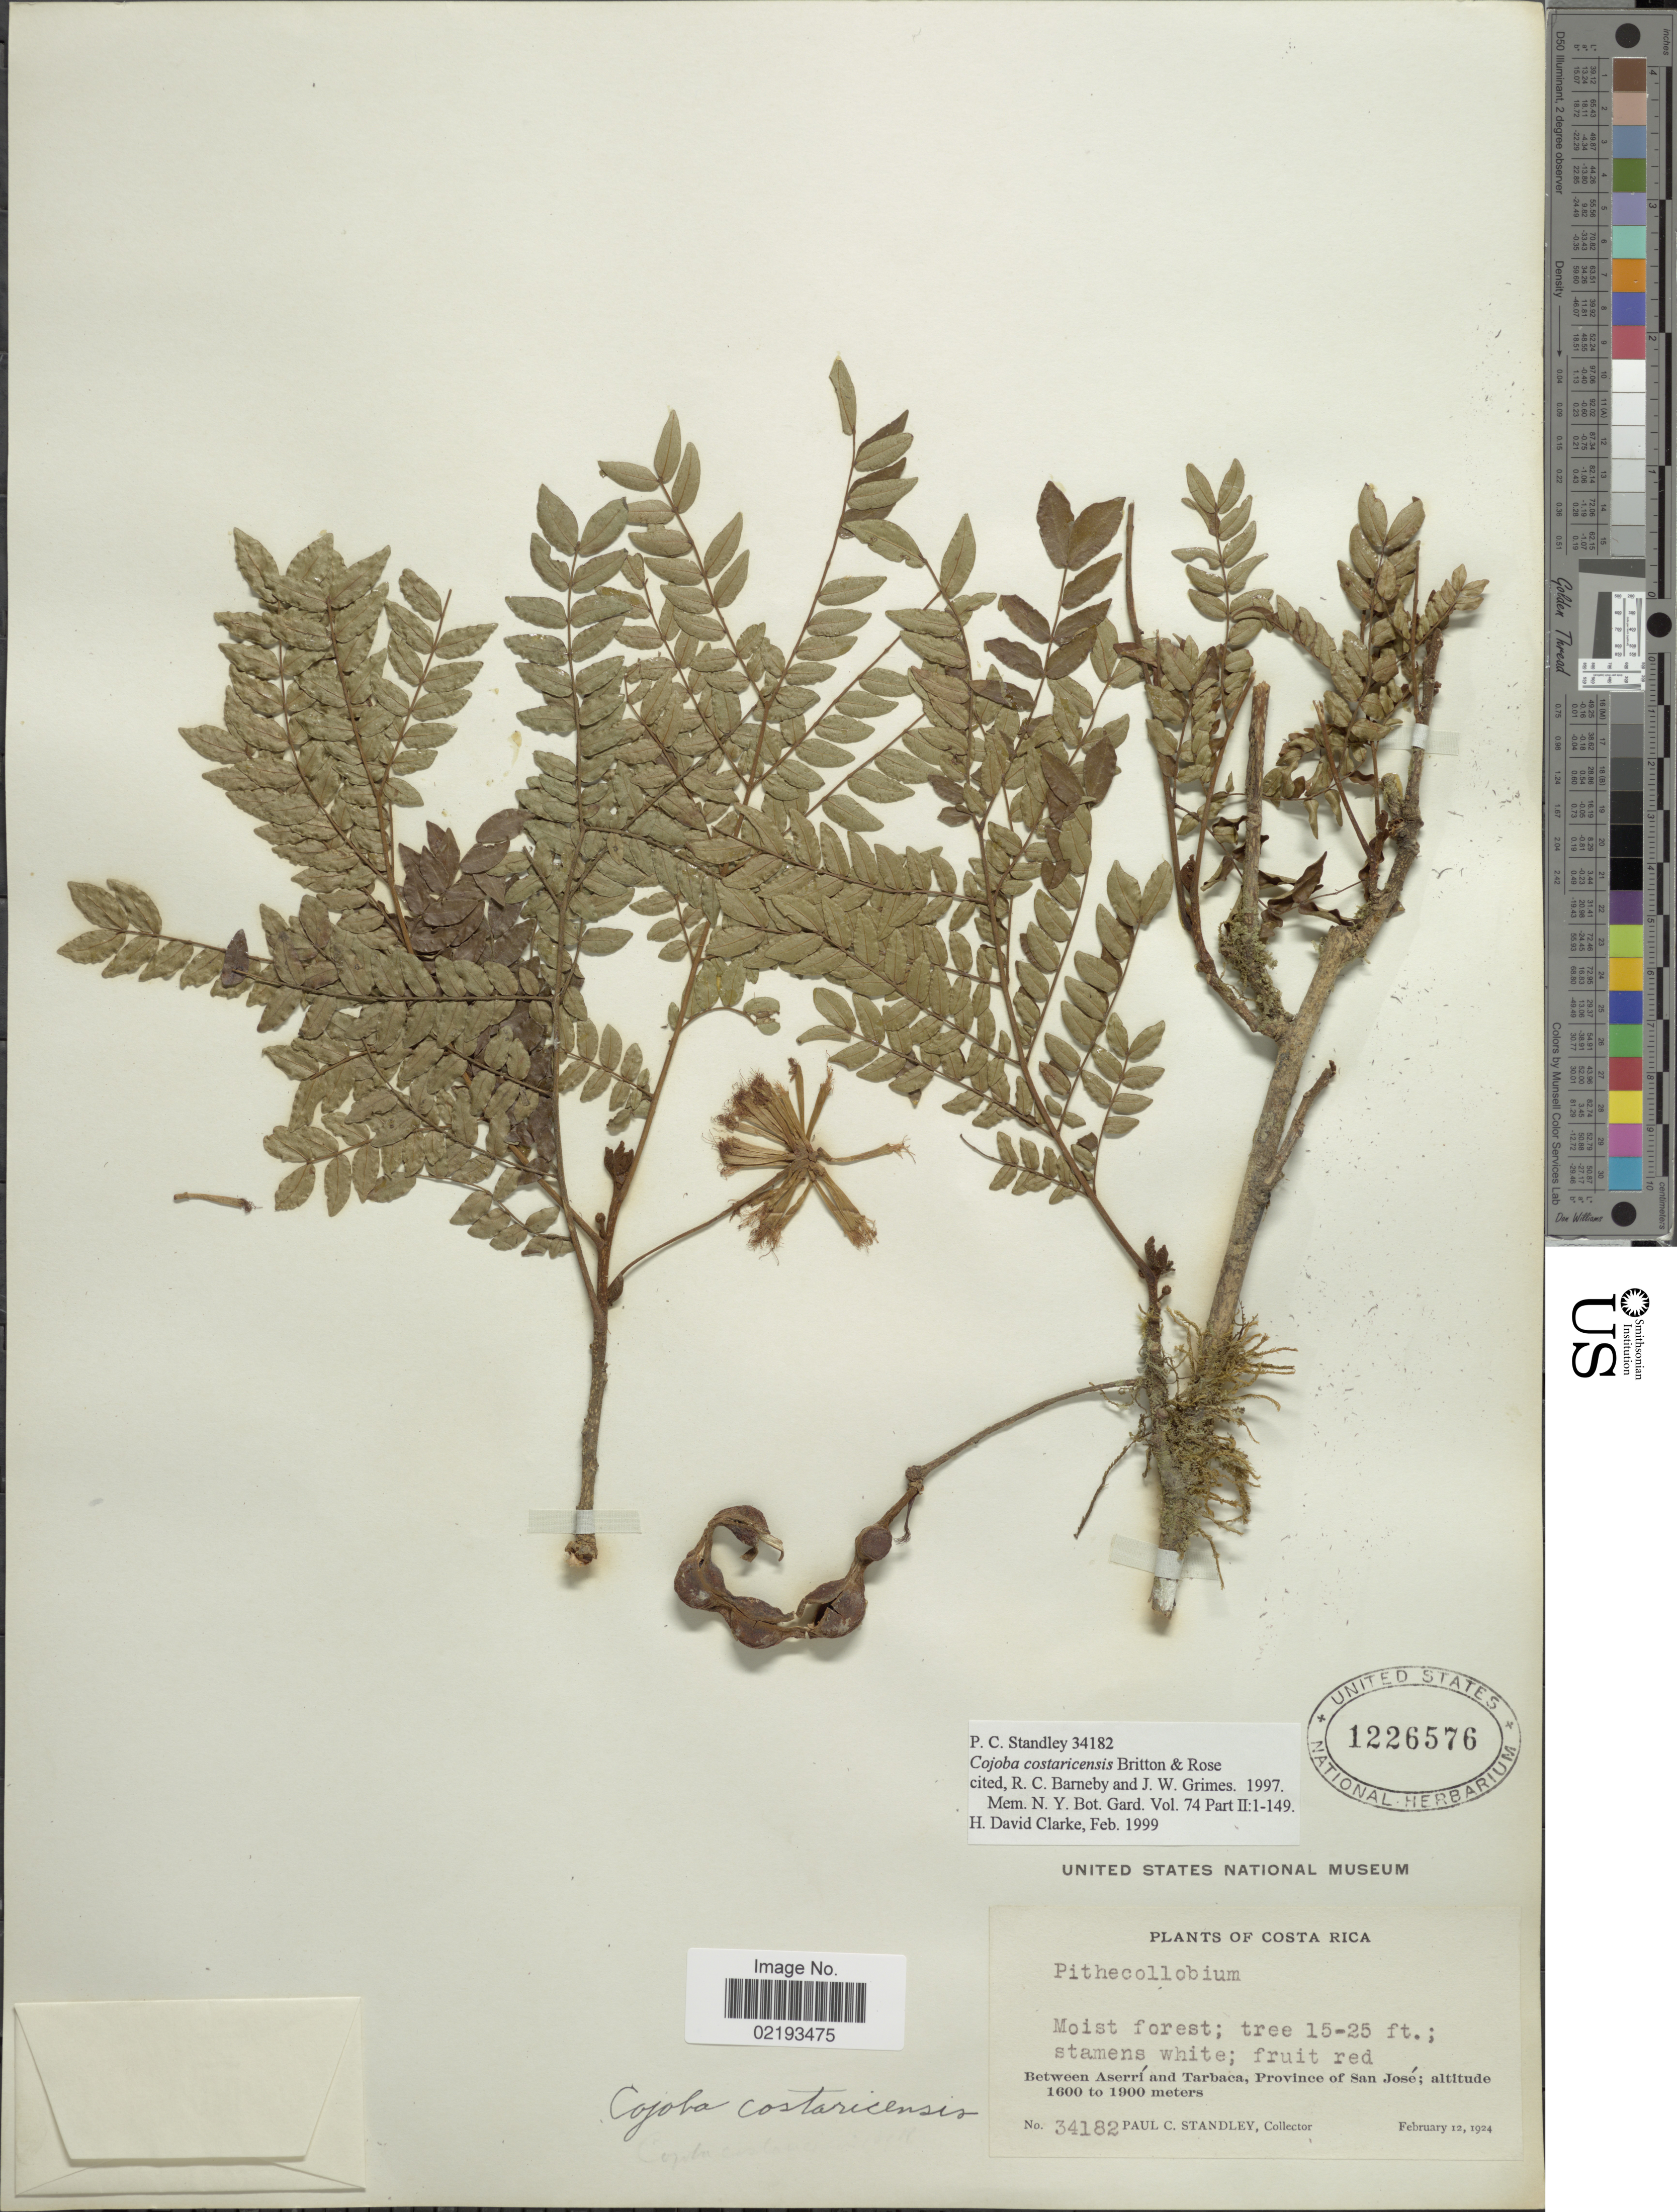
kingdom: Plantae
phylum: Tracheophyta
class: Magnoliopsida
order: Fabales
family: Fabaceae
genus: Cojoba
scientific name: Cojoba costaricensis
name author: Britton & Rose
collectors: P. C. Standley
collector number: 34182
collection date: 1924-02-12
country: Costa Rica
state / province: San José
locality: Between Aserrí and Tarbaca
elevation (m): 1600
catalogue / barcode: US 1226576